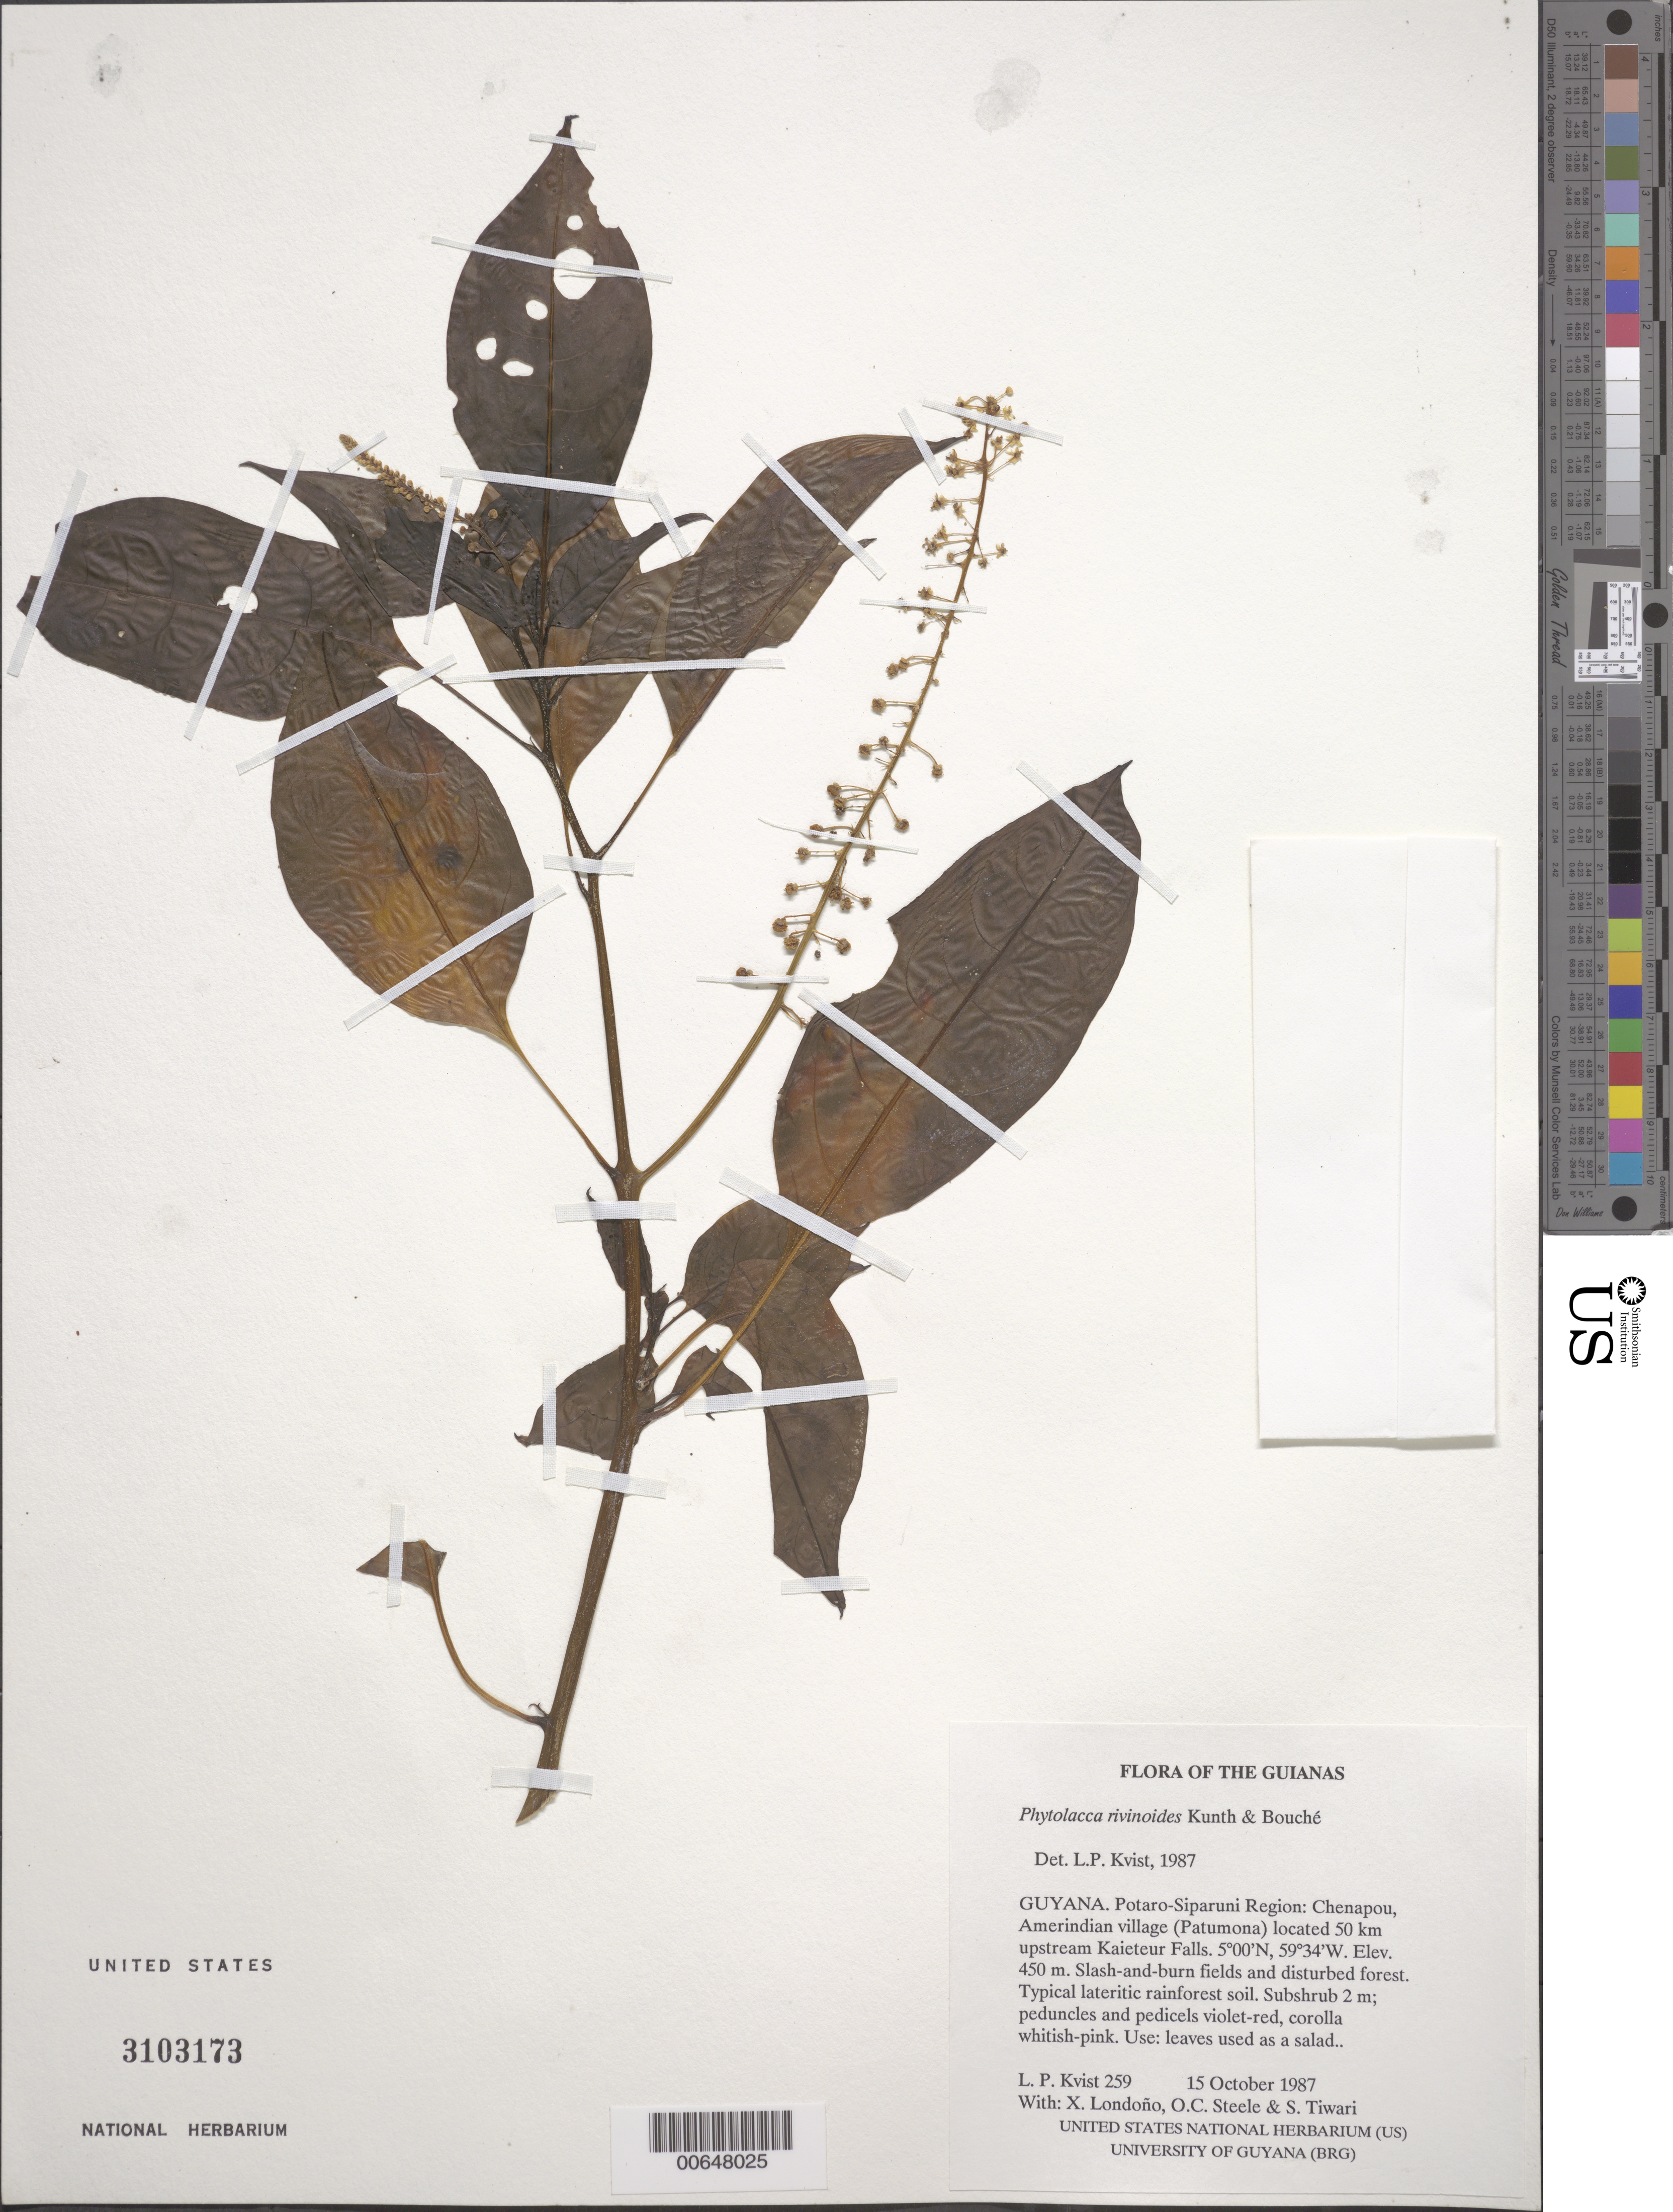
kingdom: Plantae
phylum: Tracheophyta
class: Magnoliopsida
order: Caryophyllales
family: Phytolaccaceae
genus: Phytolacca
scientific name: Phytolacca rivinoides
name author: Kunth & C.D. Bouché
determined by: DeFilipps, R. A.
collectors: L. P. Kvist, X. Londoño, O. C. Steele & S. Tiwari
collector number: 259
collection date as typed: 15 October 1987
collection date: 1987-10-15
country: Guyana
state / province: Potaro-Siparuni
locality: Chenapou, Amerindian village (Patumona) located 50 km upstream Kaieteur Falls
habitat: Slash-and-burn fields and disturbed forest. Typical lateritic rainforest soil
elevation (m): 450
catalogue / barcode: US 3103173